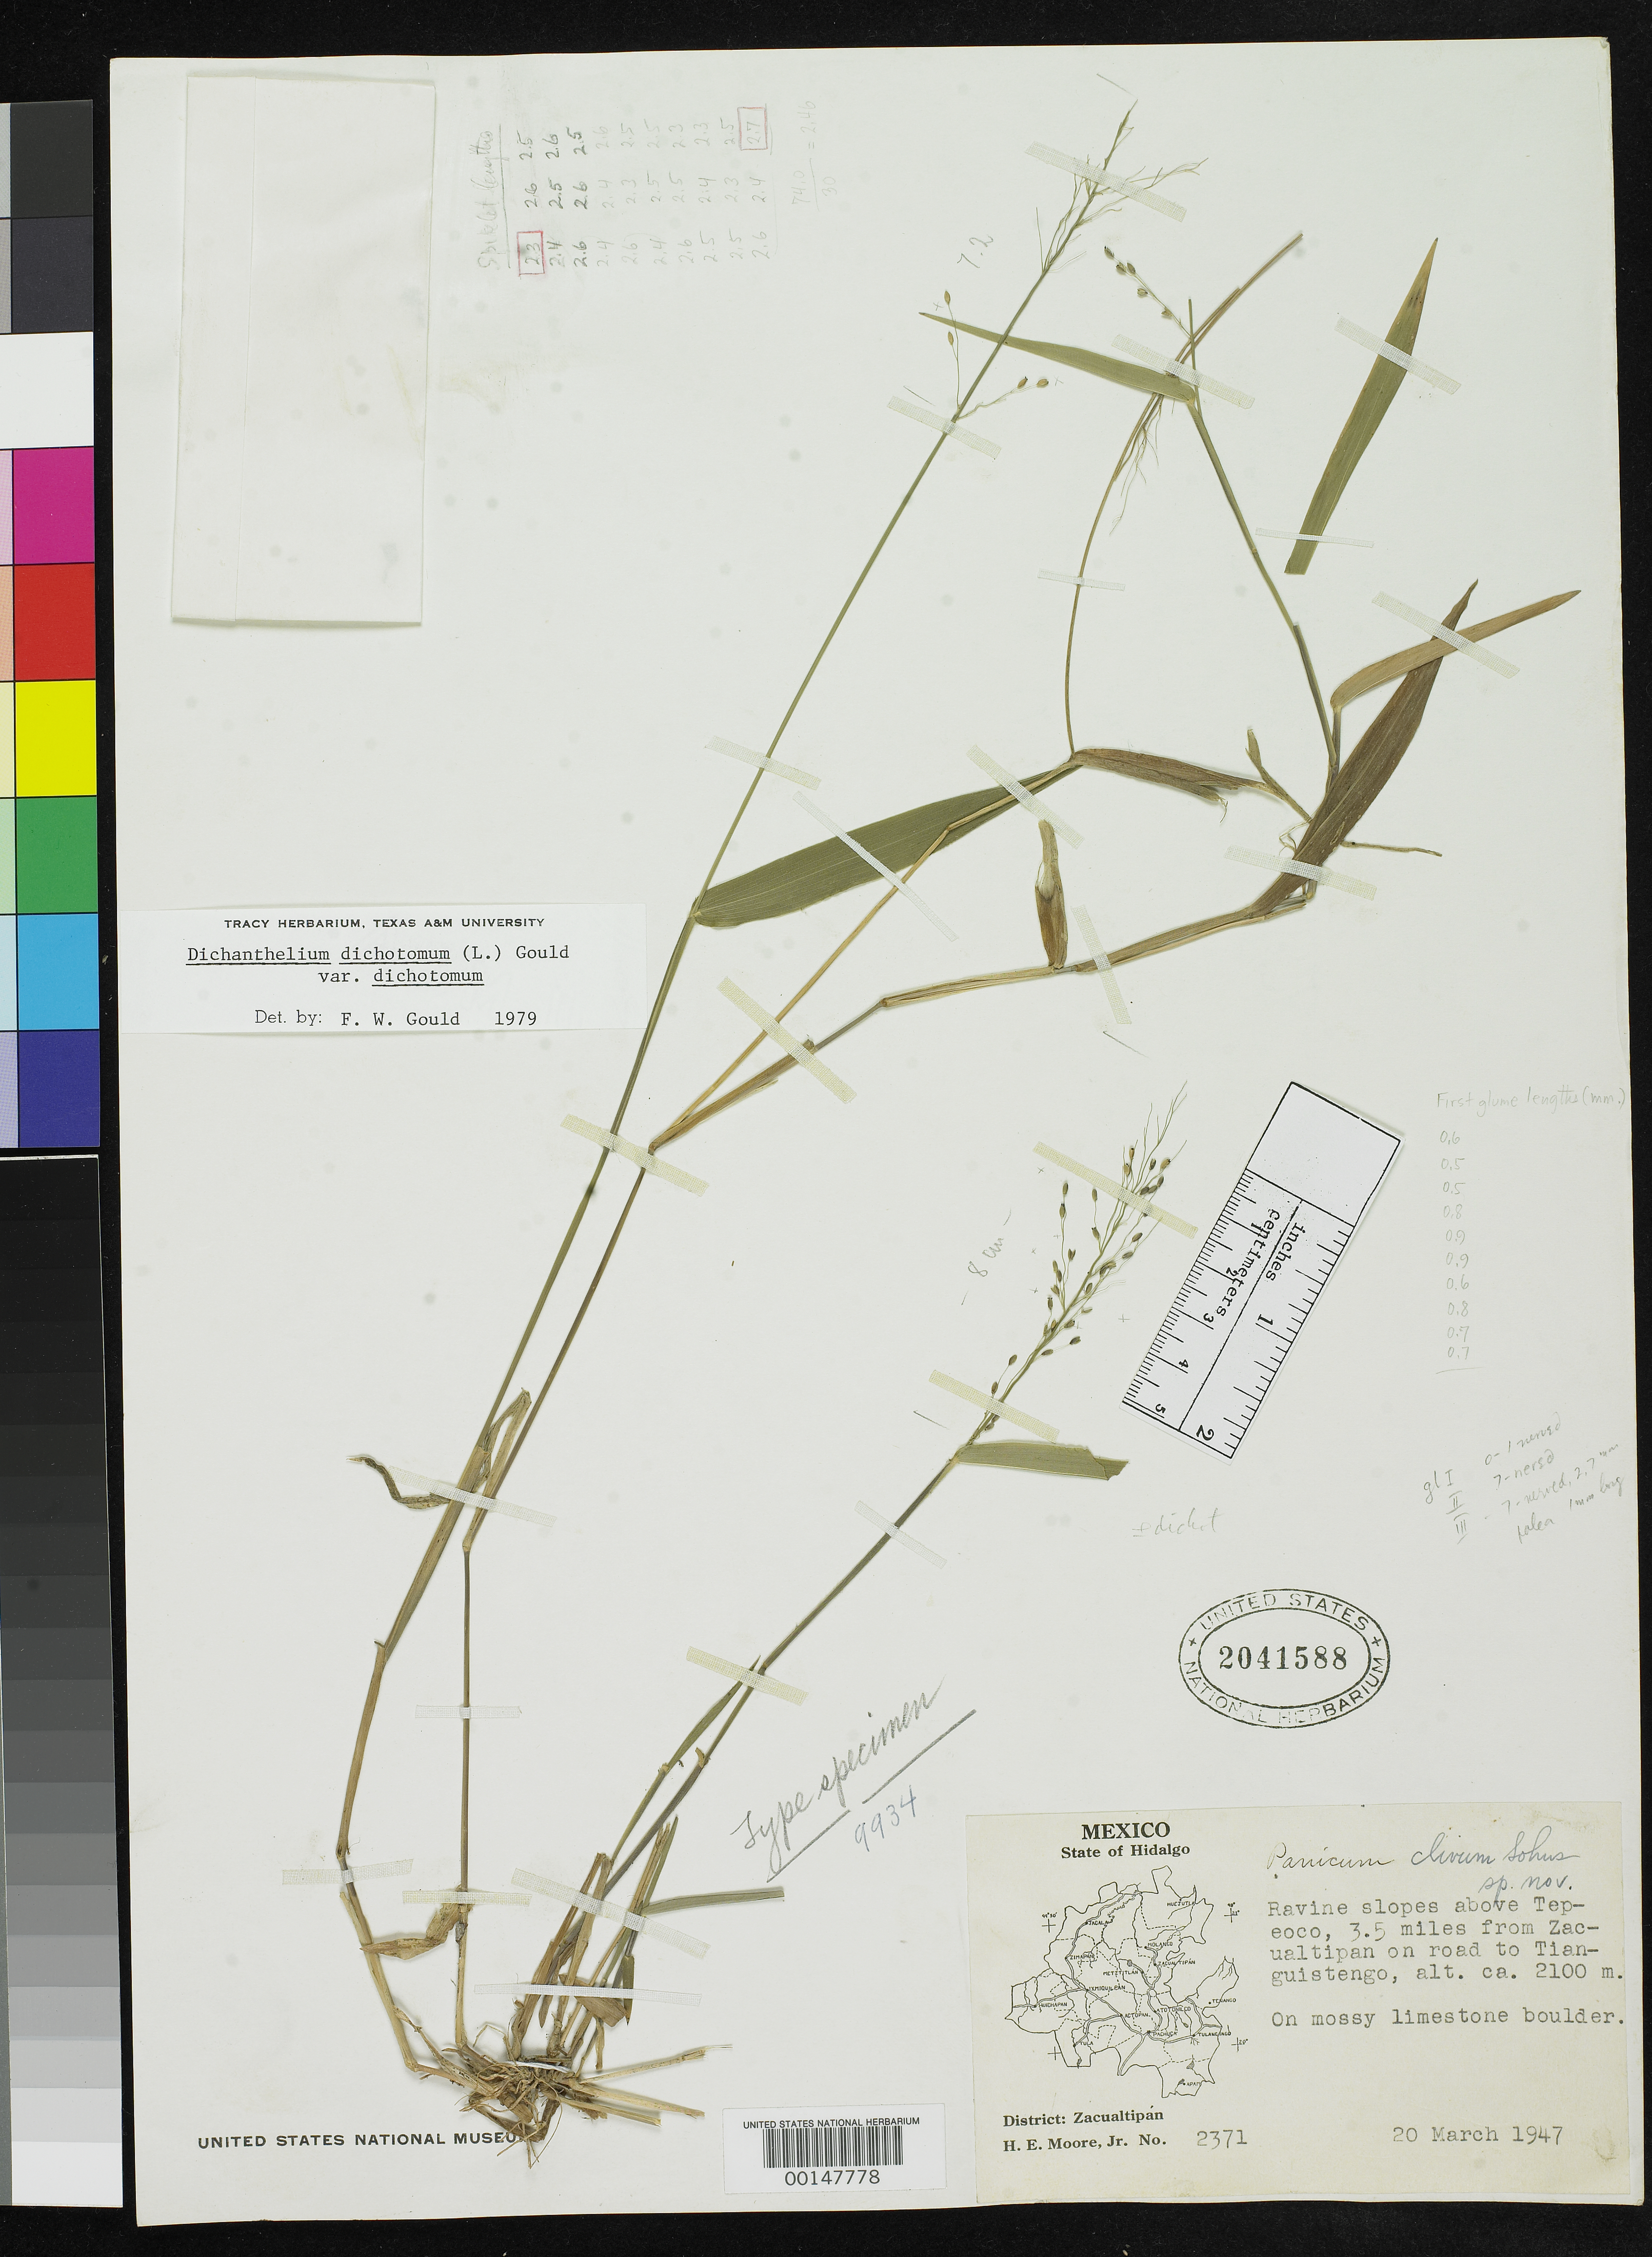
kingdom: Plantae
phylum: Tracheophyta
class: Liliopsida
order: Poales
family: Poaceae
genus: Panicum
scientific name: Panicum clivum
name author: Sohns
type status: Holotype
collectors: H. E. Moore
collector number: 2371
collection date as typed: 20 Mar 1947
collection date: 1947-03-20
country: Mexico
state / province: Hidalgo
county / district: Zacvaltipan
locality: Above Tepeoco on road from Zacvaltipan to Tianguistengo.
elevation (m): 2100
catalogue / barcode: US 2041588